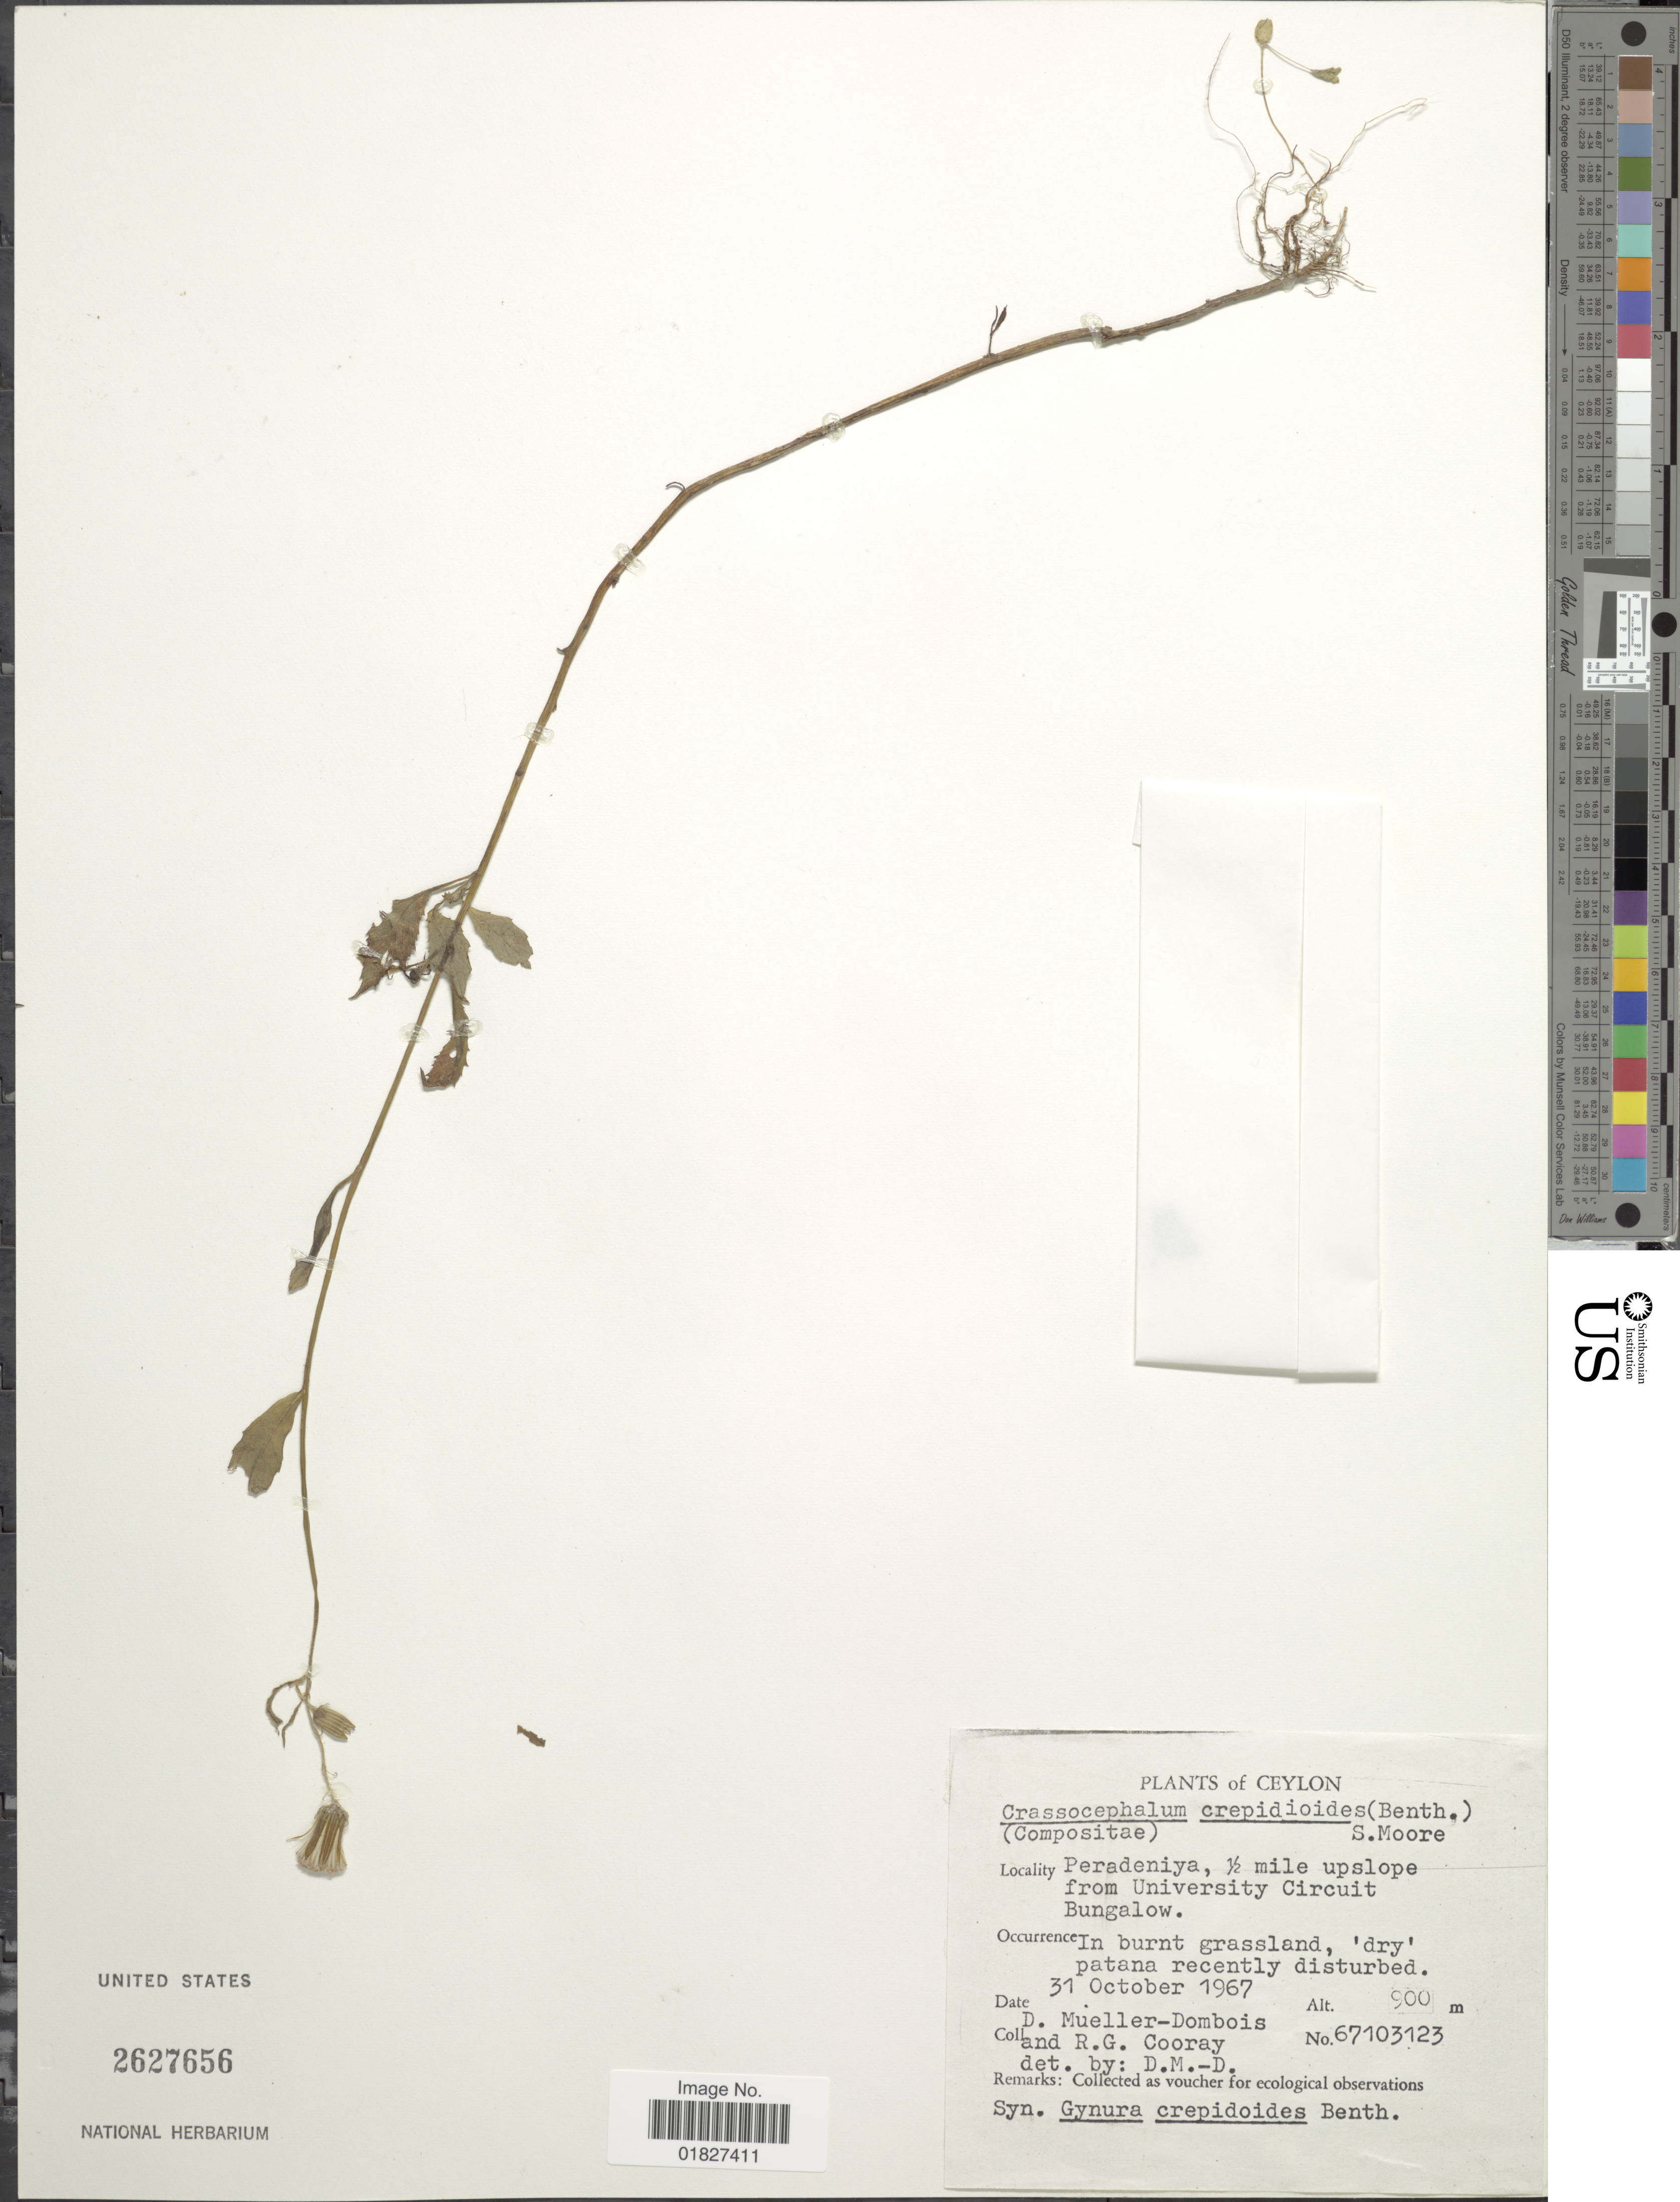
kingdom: Plantae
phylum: Tracheophyta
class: Magnoliopsida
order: Asterales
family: Asteraceae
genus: Crassocephalum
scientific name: Crassocephalum crepidioides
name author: (Benth.) S. Moore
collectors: D. Mueller-Dombois & R. Cooray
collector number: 67103123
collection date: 1967-10-31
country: Sri Lanka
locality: Ceylon, Peradeniya, ½ ,ile upslope from University Circuit Bungalow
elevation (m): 900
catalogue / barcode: US 2627656